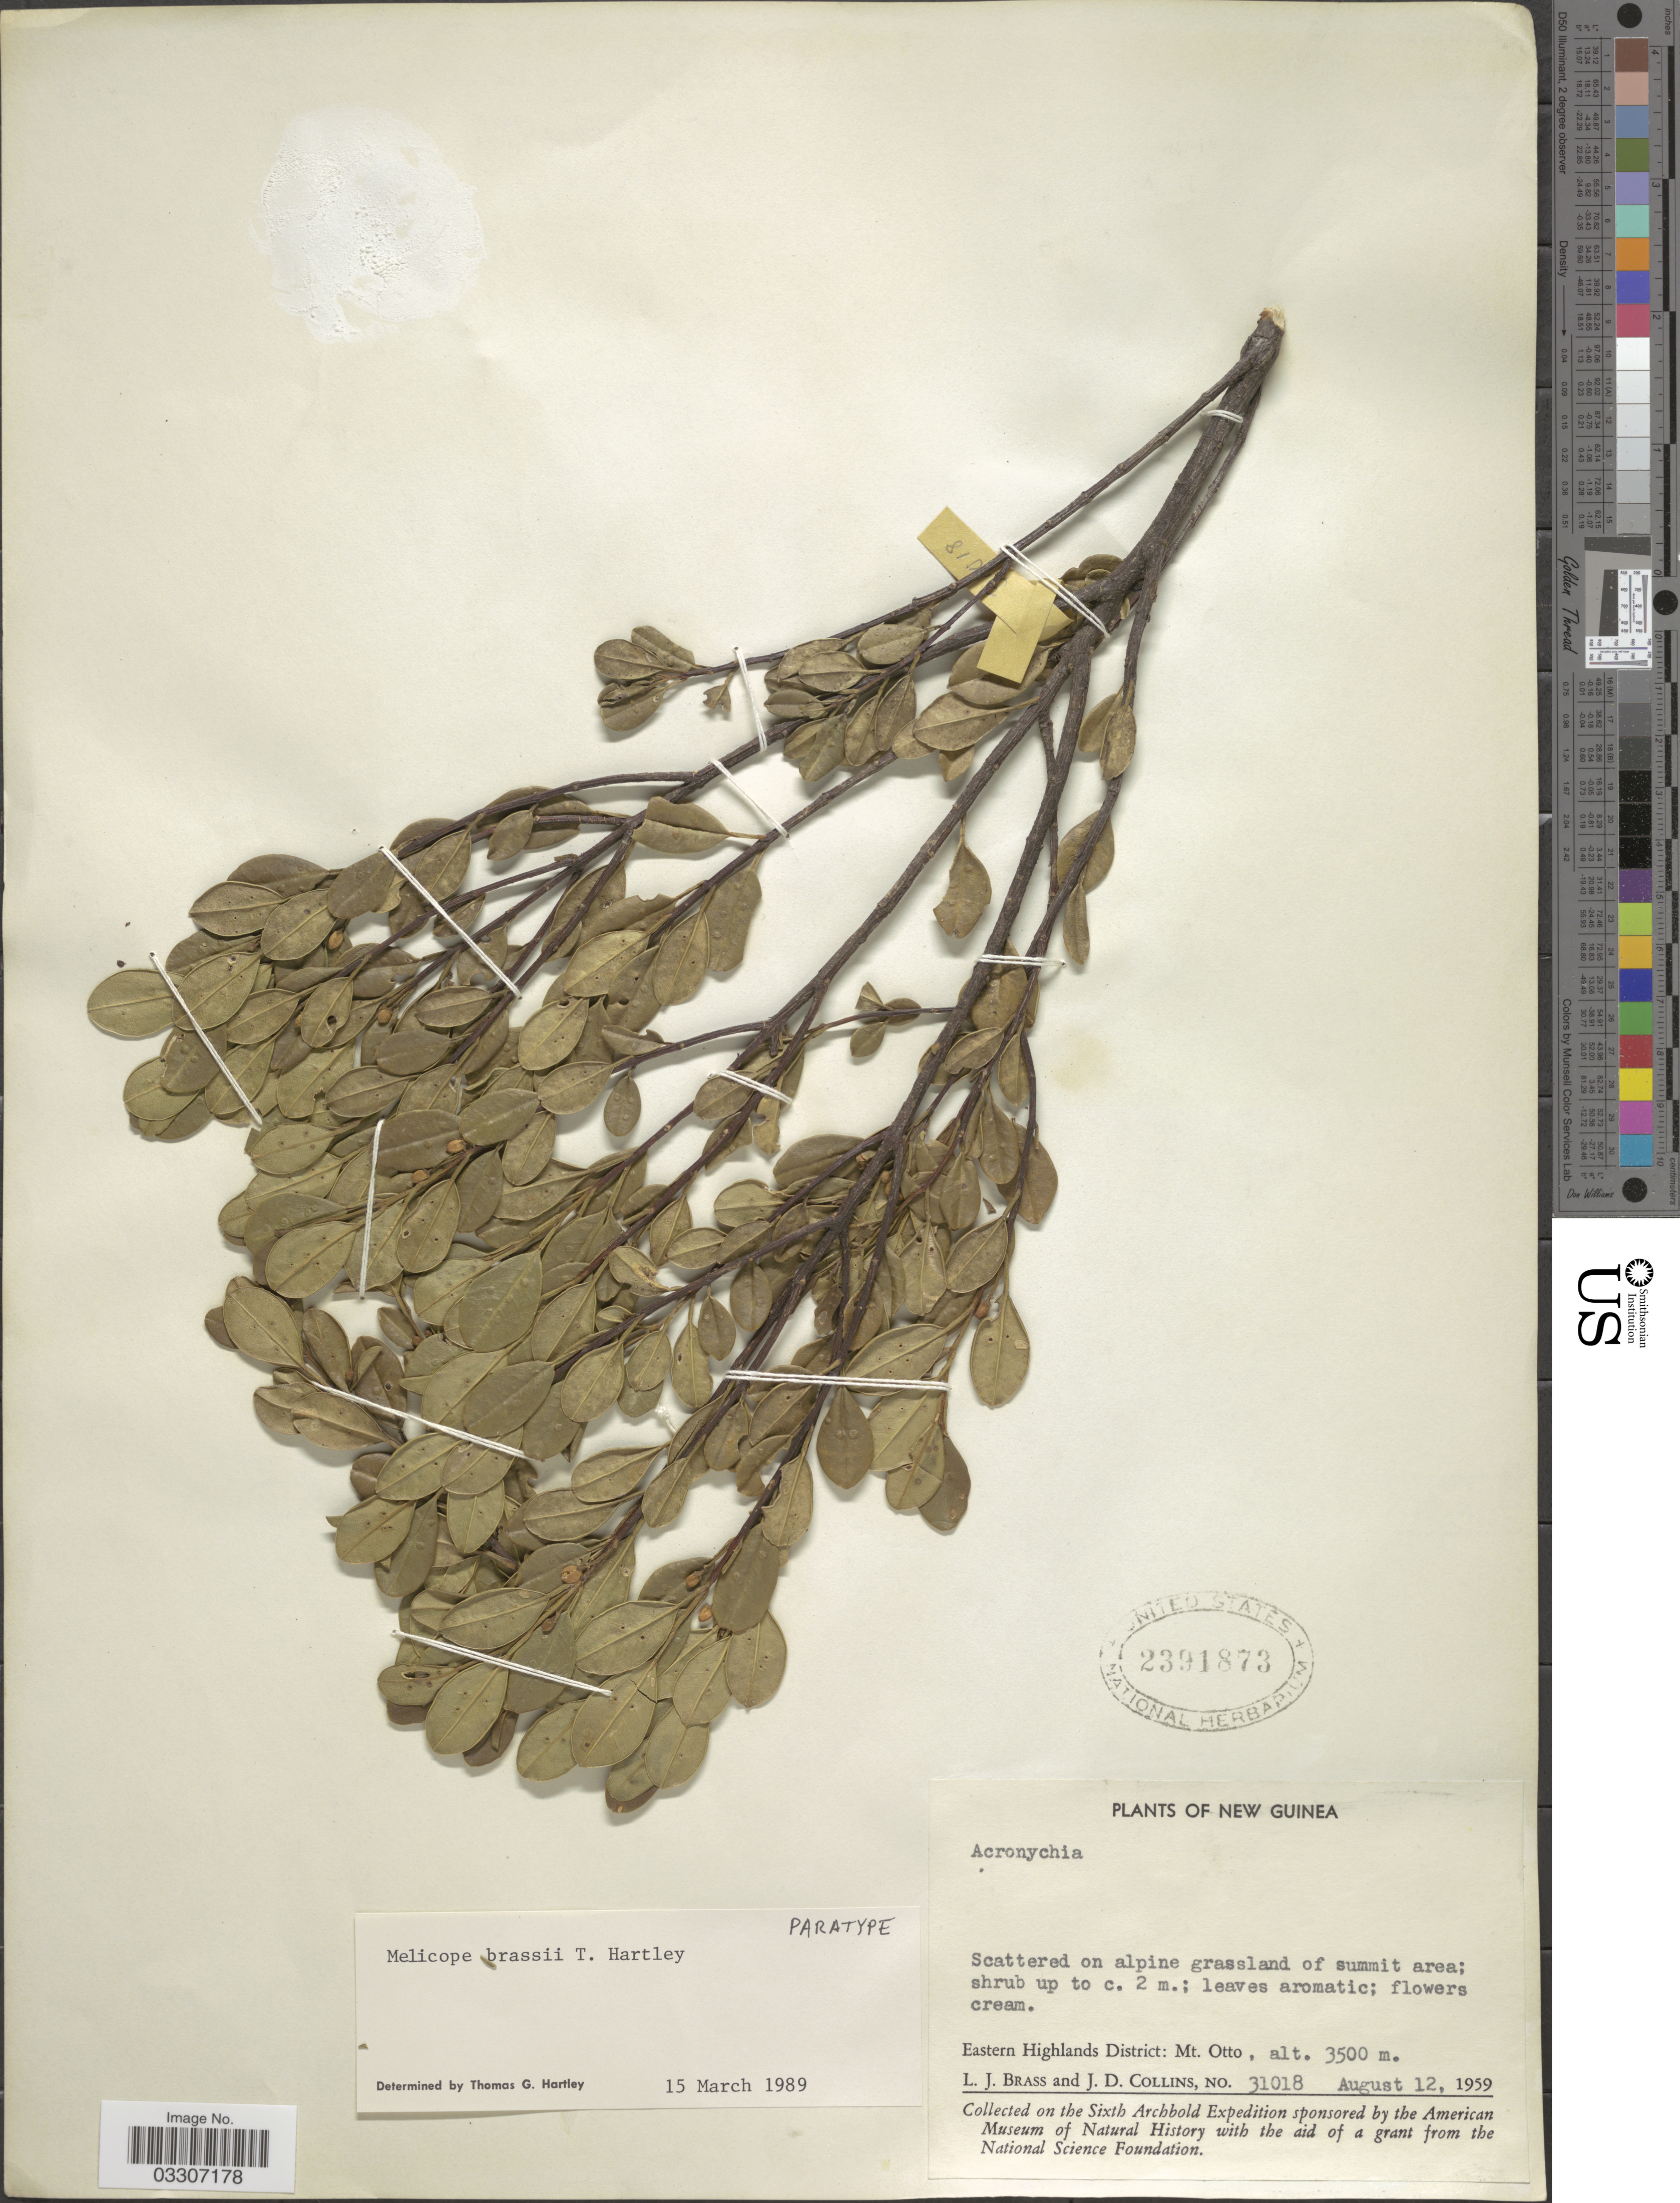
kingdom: Plantae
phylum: Tracheophyta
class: Magnoliopsida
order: Sapindales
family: Rutaceae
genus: Melicope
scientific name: Melicope brassii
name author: T.G. Hartley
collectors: L. J. Brass & J. Collins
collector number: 31018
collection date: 1959-08-12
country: Papua New Guinea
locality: New Guinea. Eastern Highlands District: Mt. Otto.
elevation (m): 3500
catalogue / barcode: US 2391873